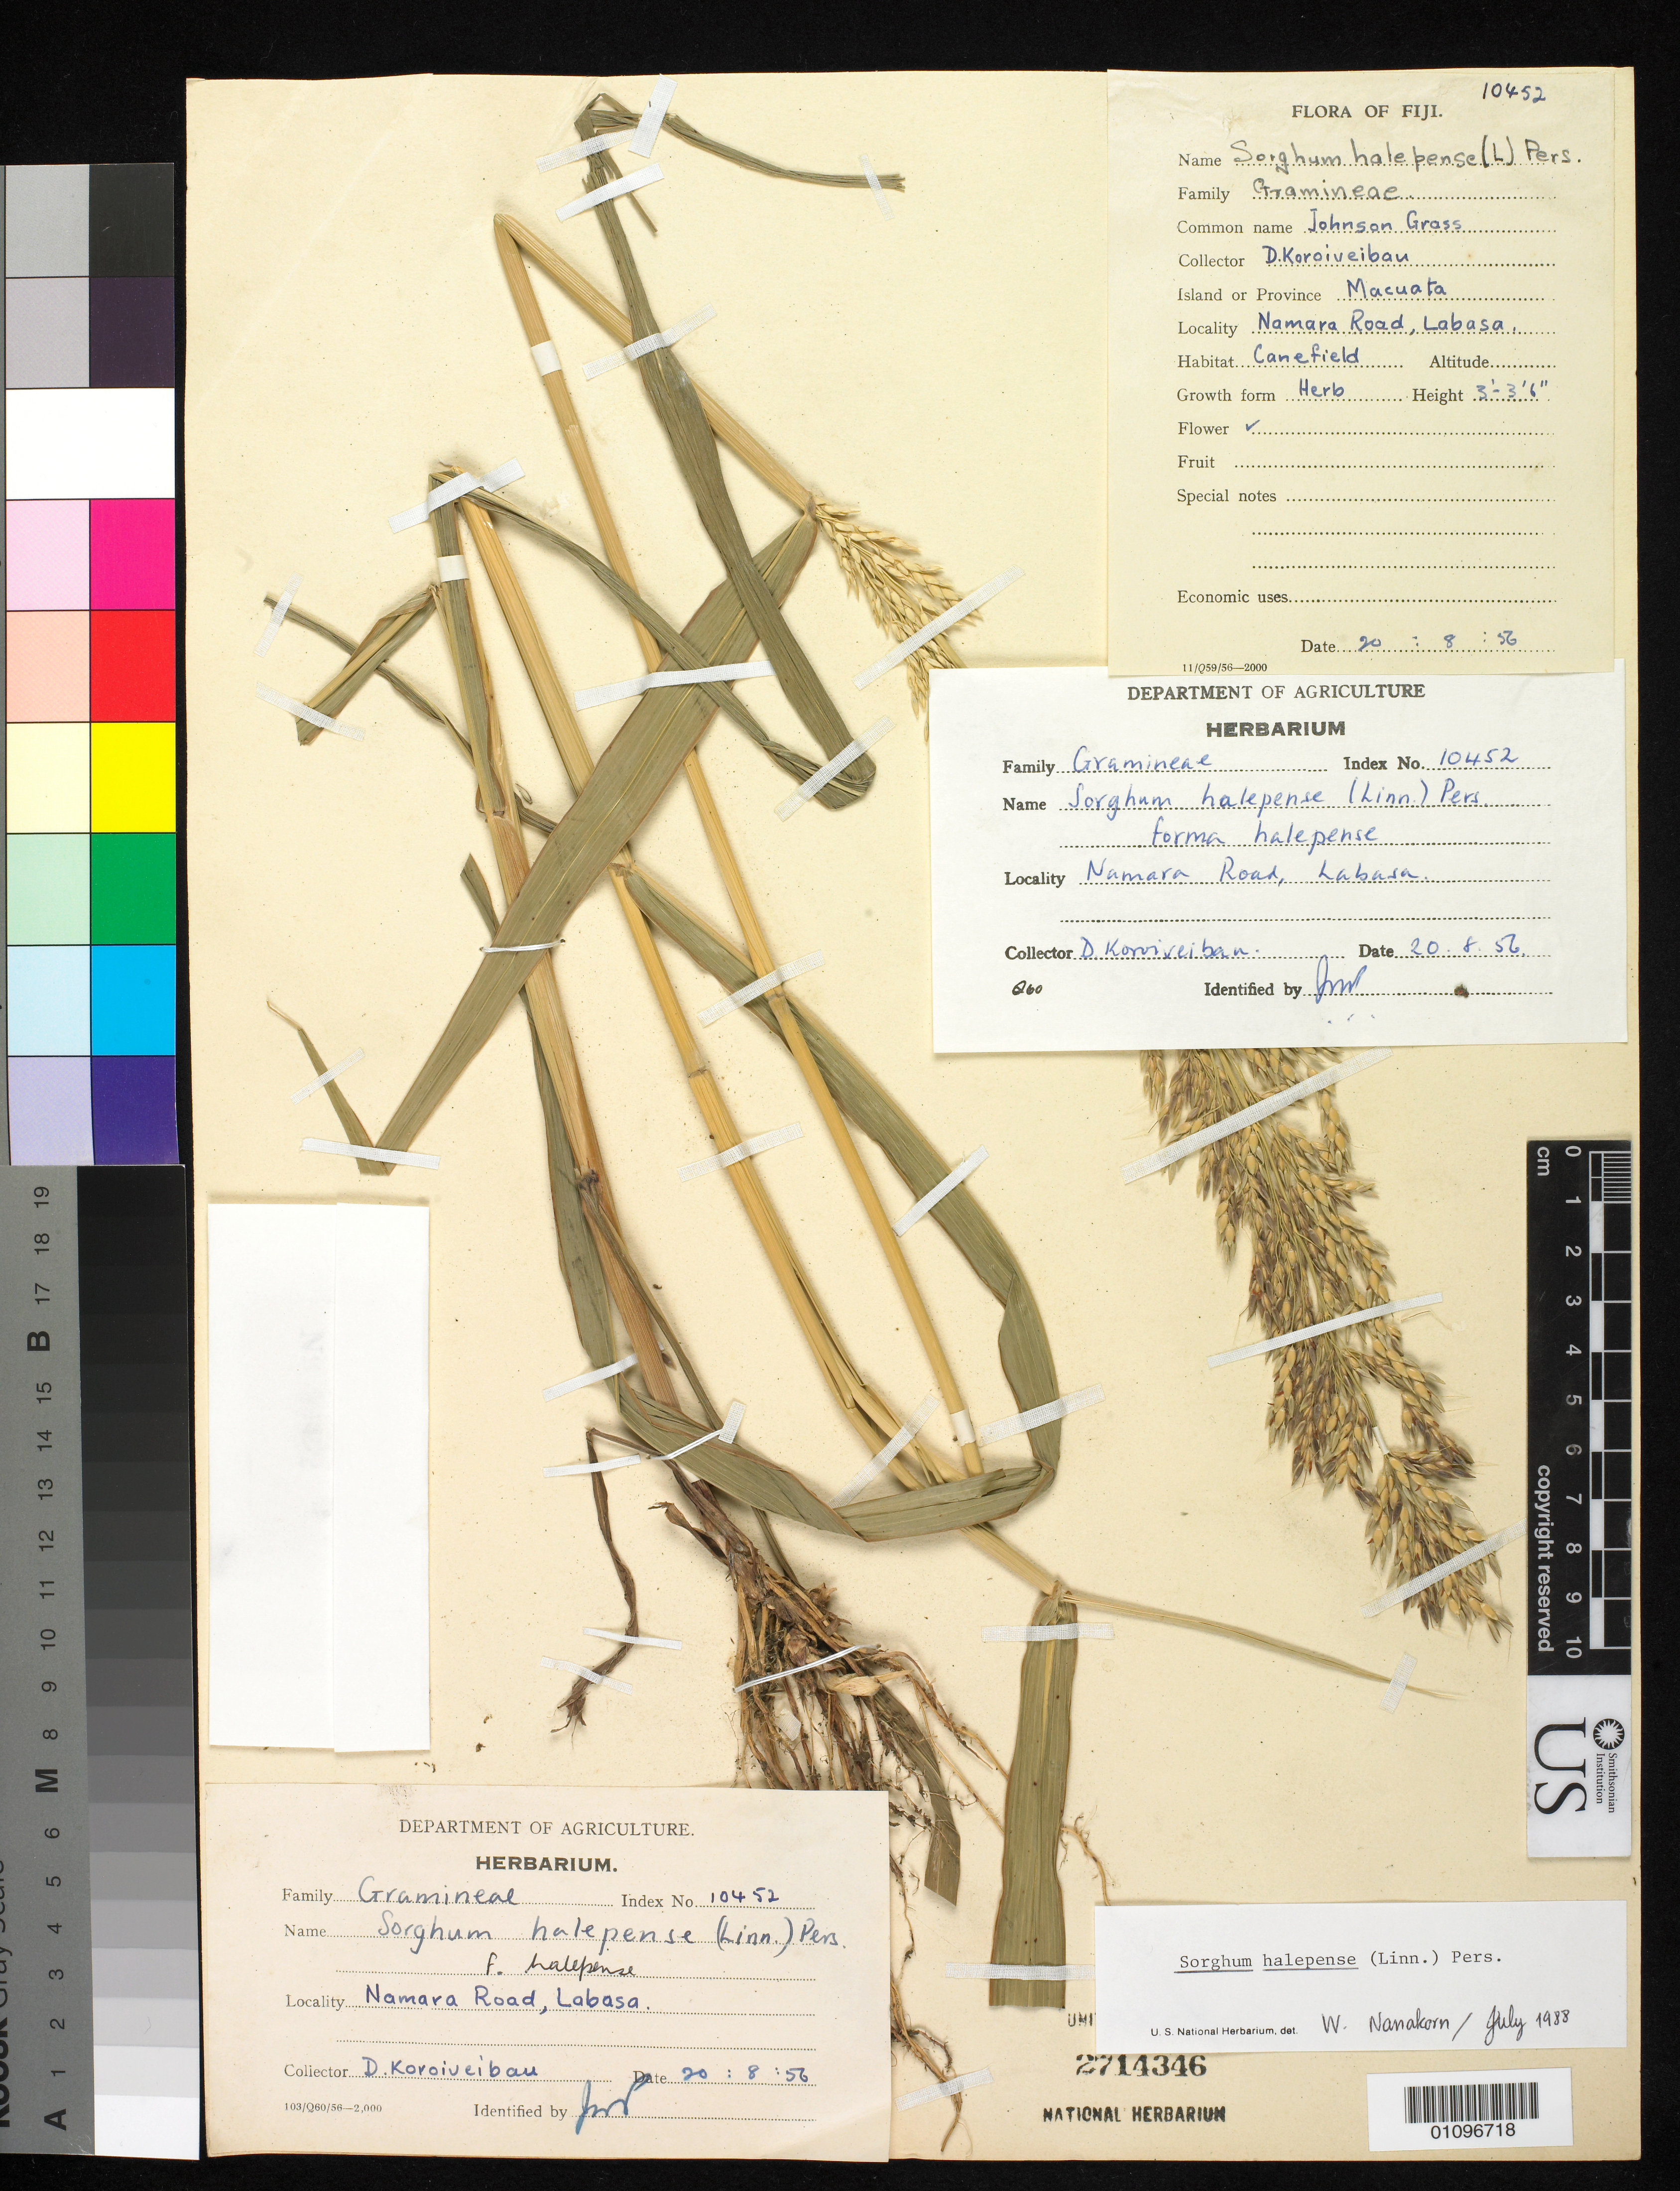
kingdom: Plantae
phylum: Tracheophyta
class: Liliopsida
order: Poales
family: Poaceae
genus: Sorghum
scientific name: Sorghum halepense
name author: (L.) Pers.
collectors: D. Koroiveibau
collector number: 10452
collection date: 1956-08-20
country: Fiji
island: Vanua Levu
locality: Namara Road, Labasa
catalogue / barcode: US 2714346